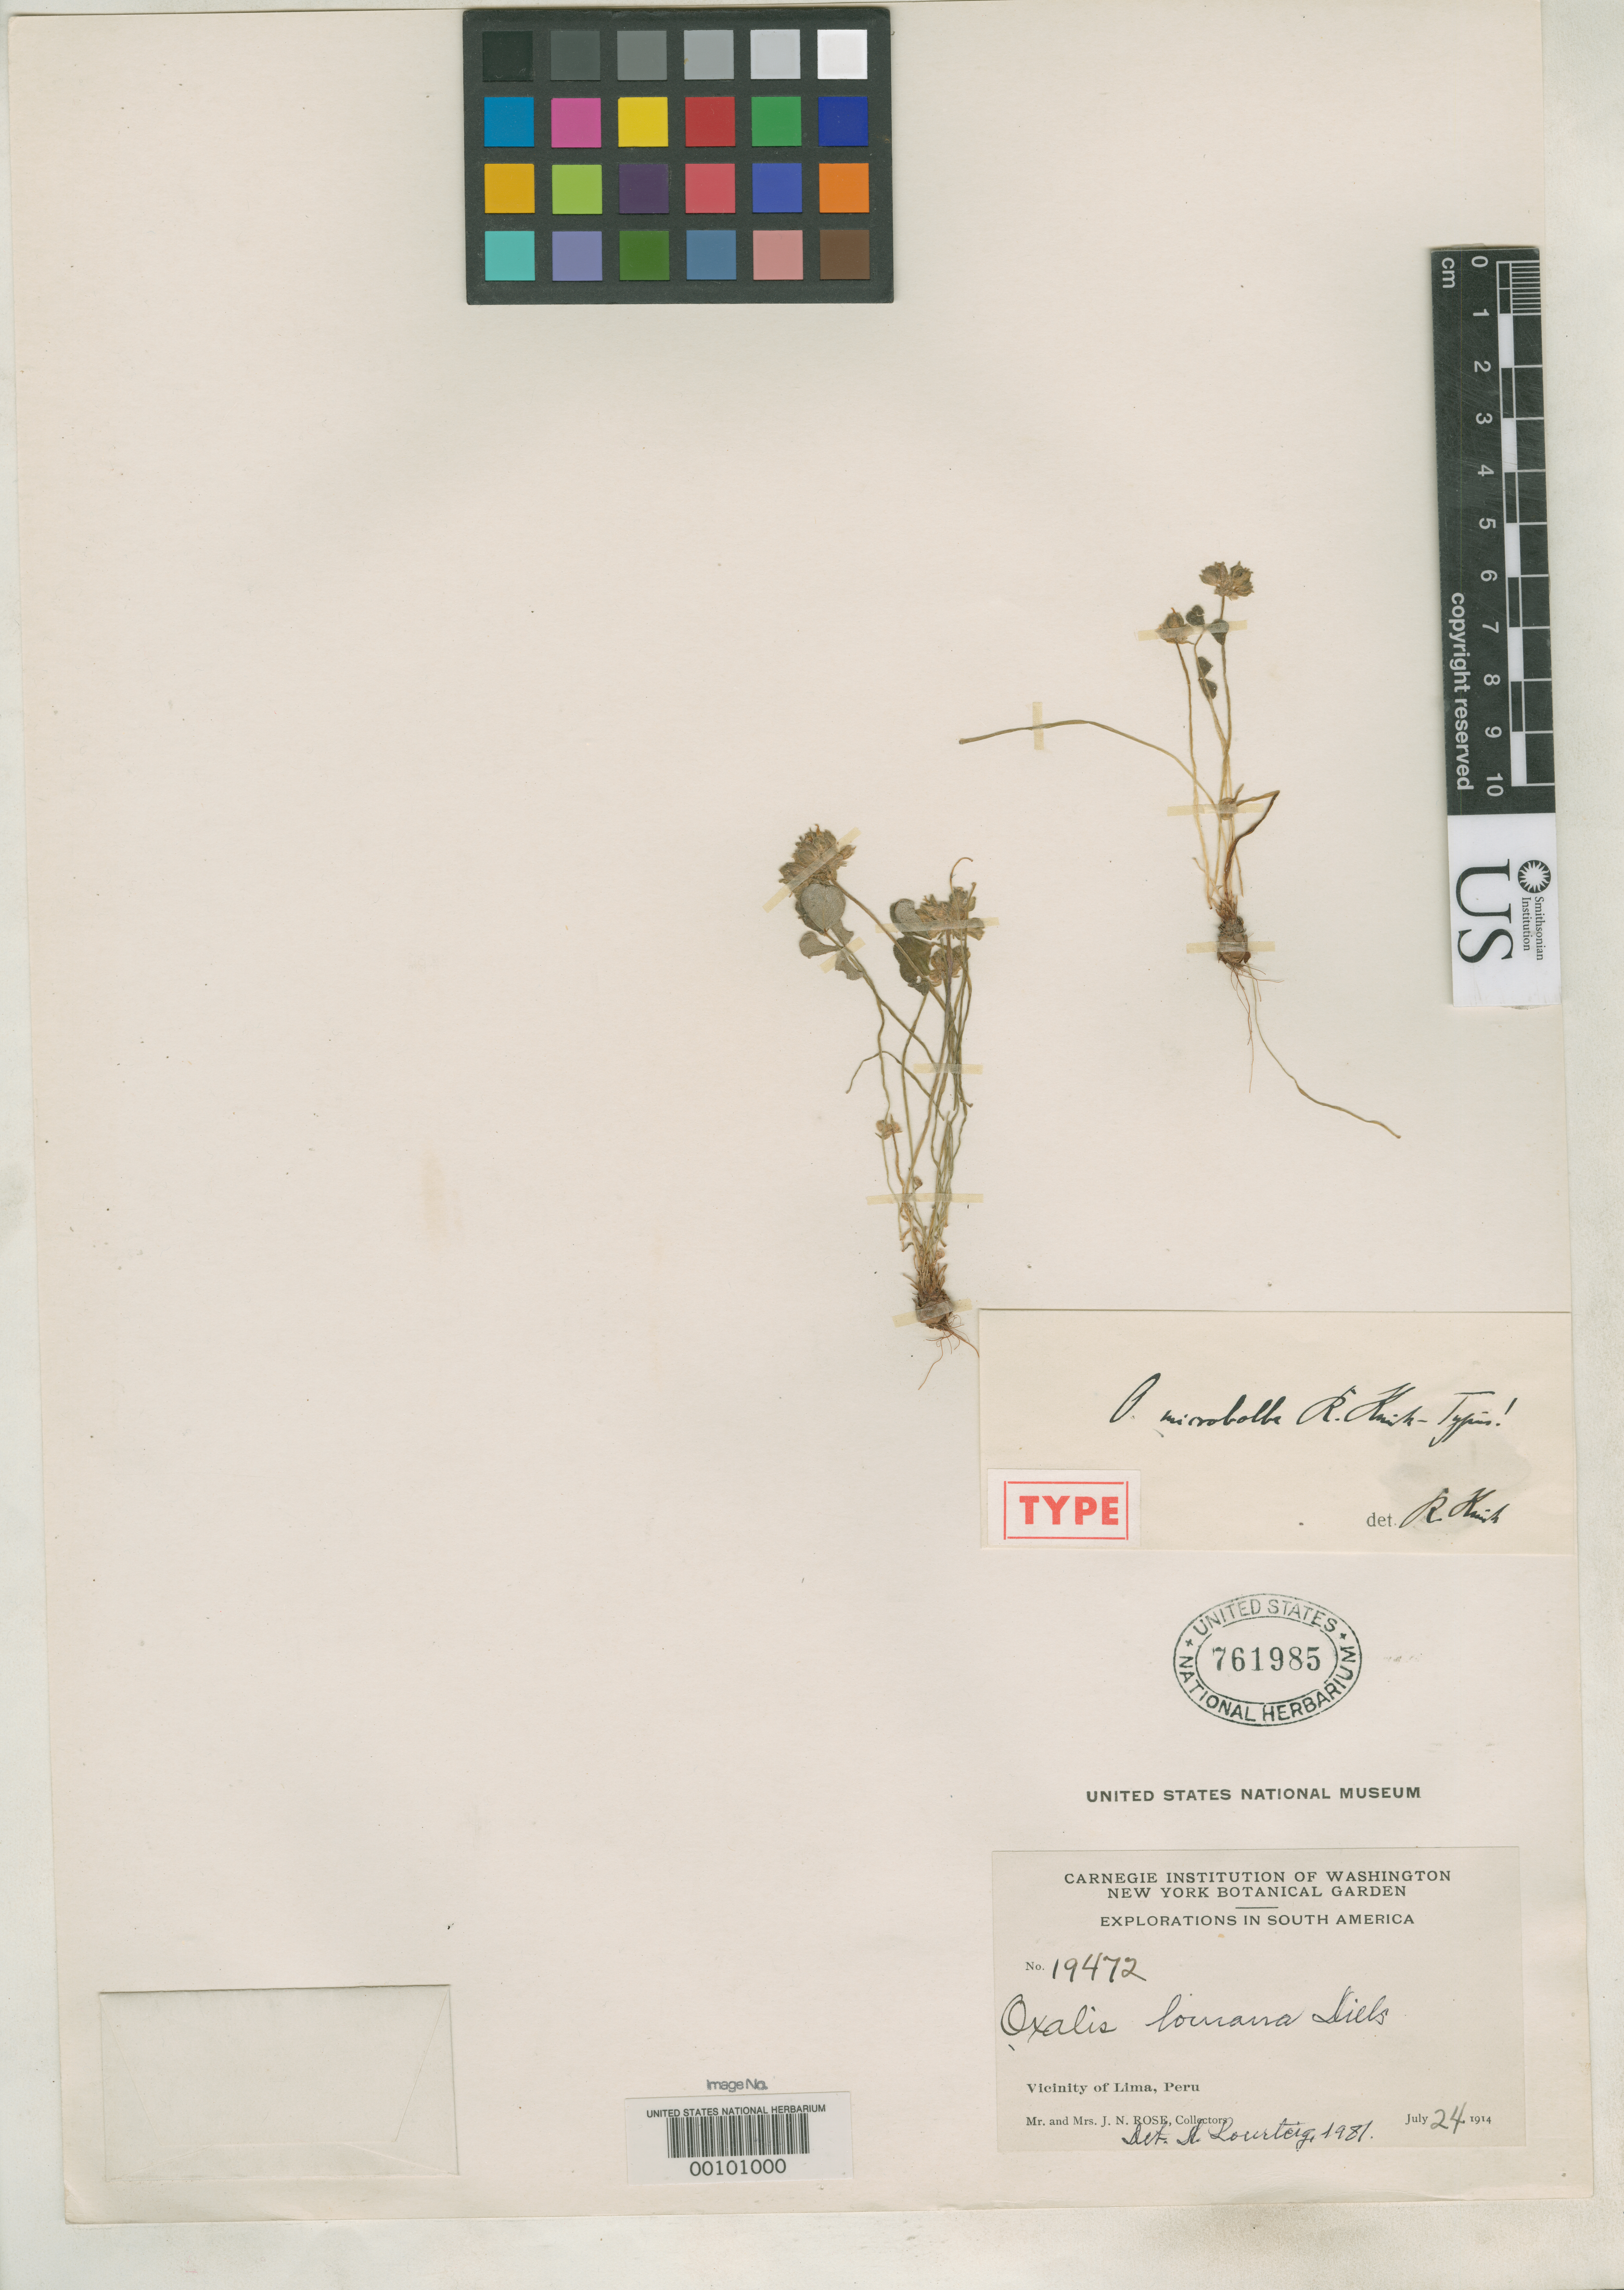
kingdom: Plantae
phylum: Tracheophyta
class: Magnoliopsida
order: Oxalidales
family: Oxalidaceae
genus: Oxalis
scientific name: Oxalis microbolba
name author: R. Knuth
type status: Holotype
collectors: J. N. Rose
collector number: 19472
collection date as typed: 24 Jul 1914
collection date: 1914-07-24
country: Peru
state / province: Lima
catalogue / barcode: US 761985